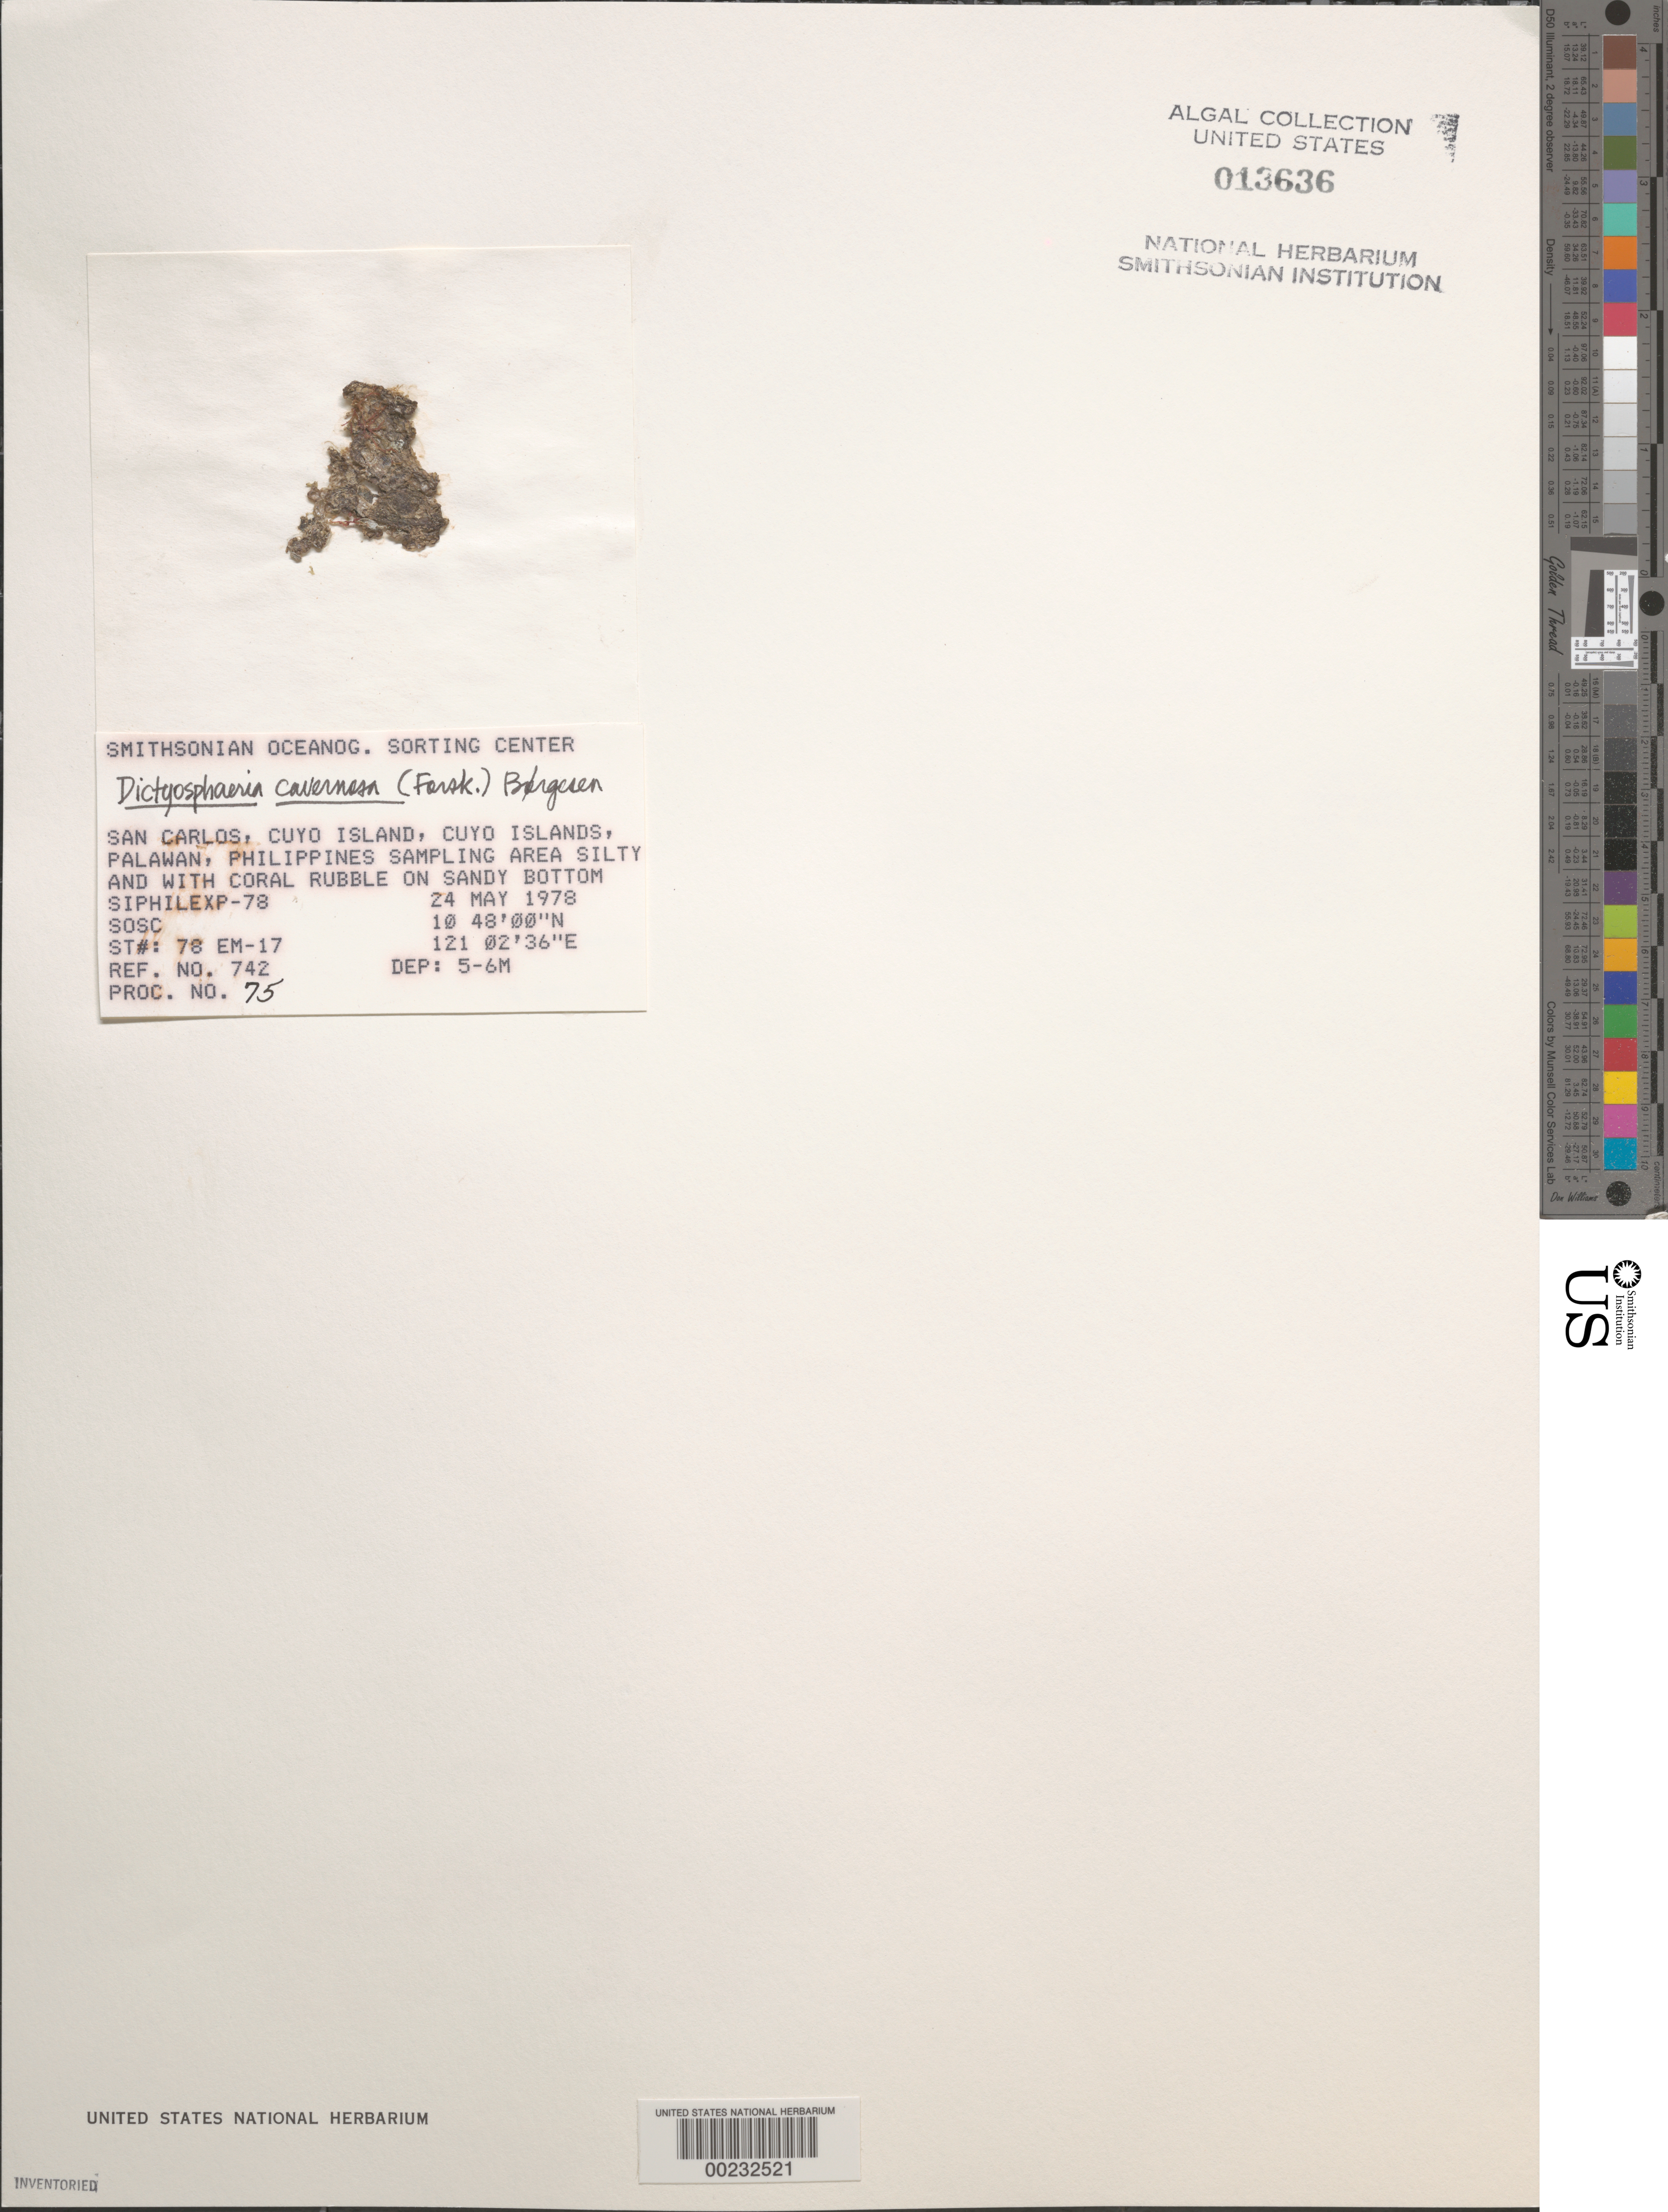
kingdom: Plantae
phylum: Chlorophyta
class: Ulvophyceae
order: Siphonocladales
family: Siphonocladaceae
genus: Dictyosphaeria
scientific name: Dictyosphaeria cavernosa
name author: (Forssk.) Børgesen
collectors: SOSC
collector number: Station 78 Em-17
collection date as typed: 24 May 1978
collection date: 1978-05-24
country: Philippines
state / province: Mimaropa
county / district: Palawan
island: Cuyo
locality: San Carlos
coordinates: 10 48' 00" N, 121 02' 36" E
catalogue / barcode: US 13636